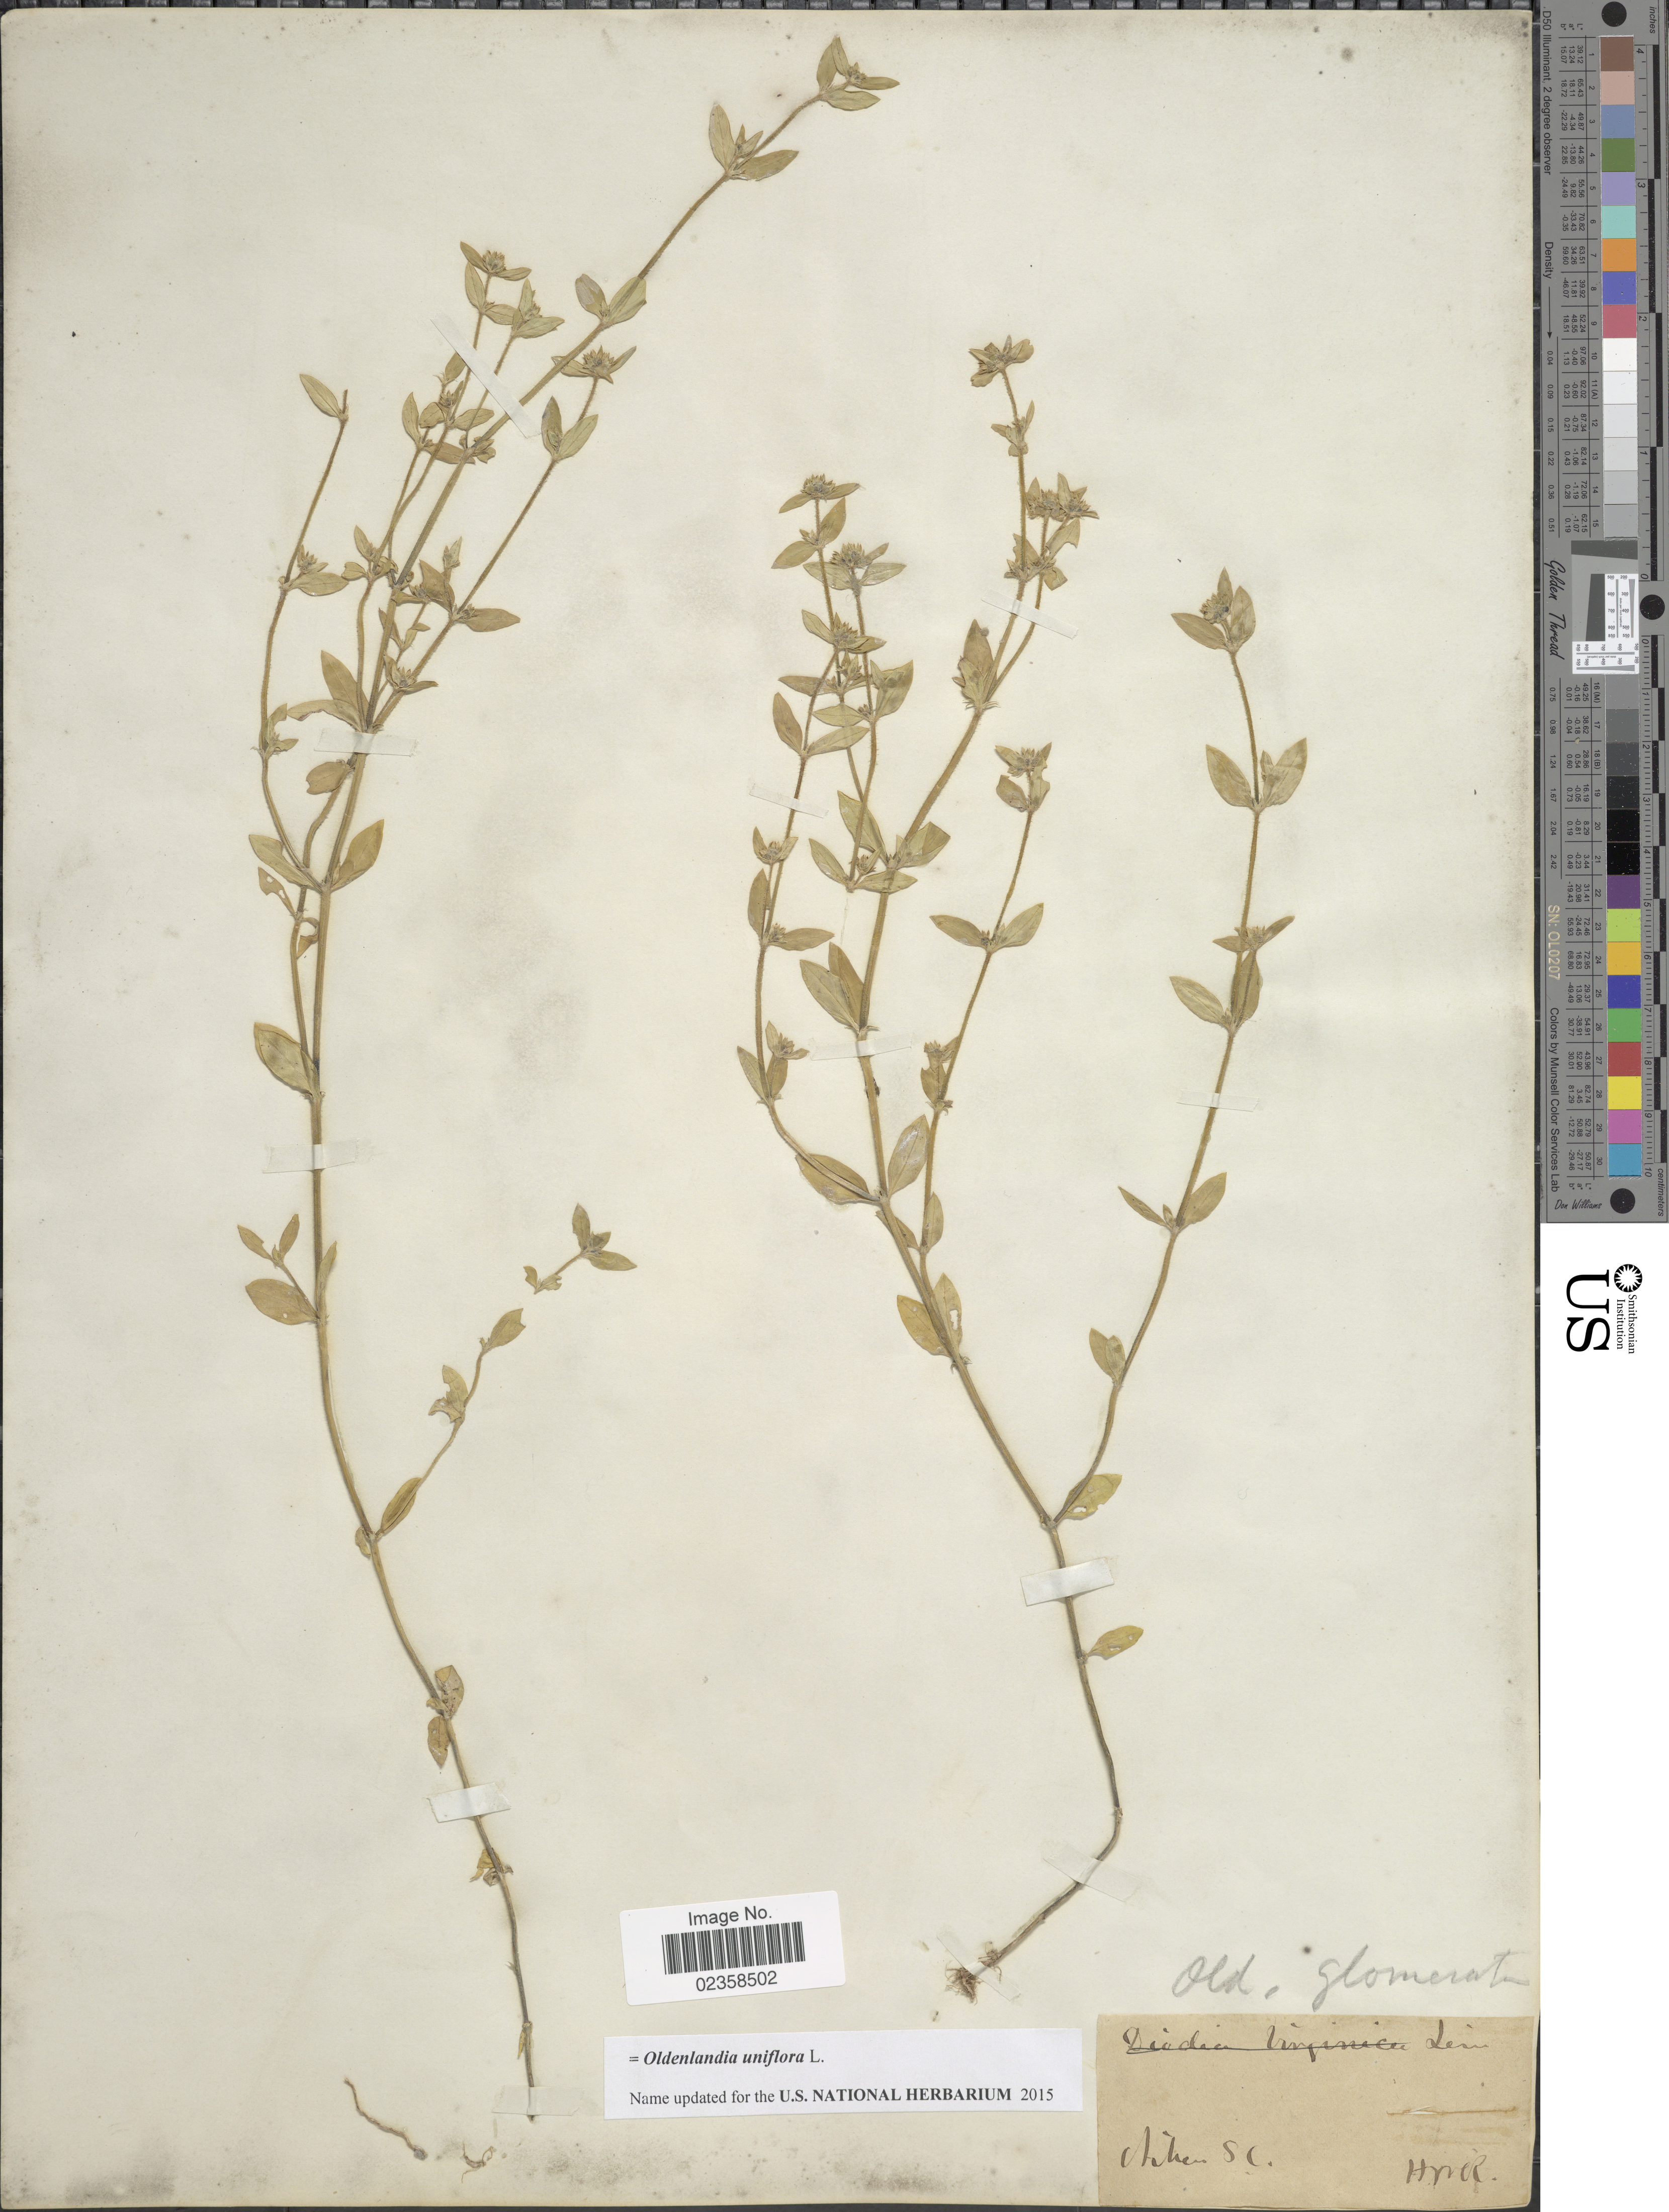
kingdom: Plantae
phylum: Tracheophyta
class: Magnoliopsida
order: Gentianales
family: Rubiaceae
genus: Oldenlandia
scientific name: Oldenlandia uniflora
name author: L.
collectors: H. W. R.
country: United States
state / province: South Carolina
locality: Aiken S. C.